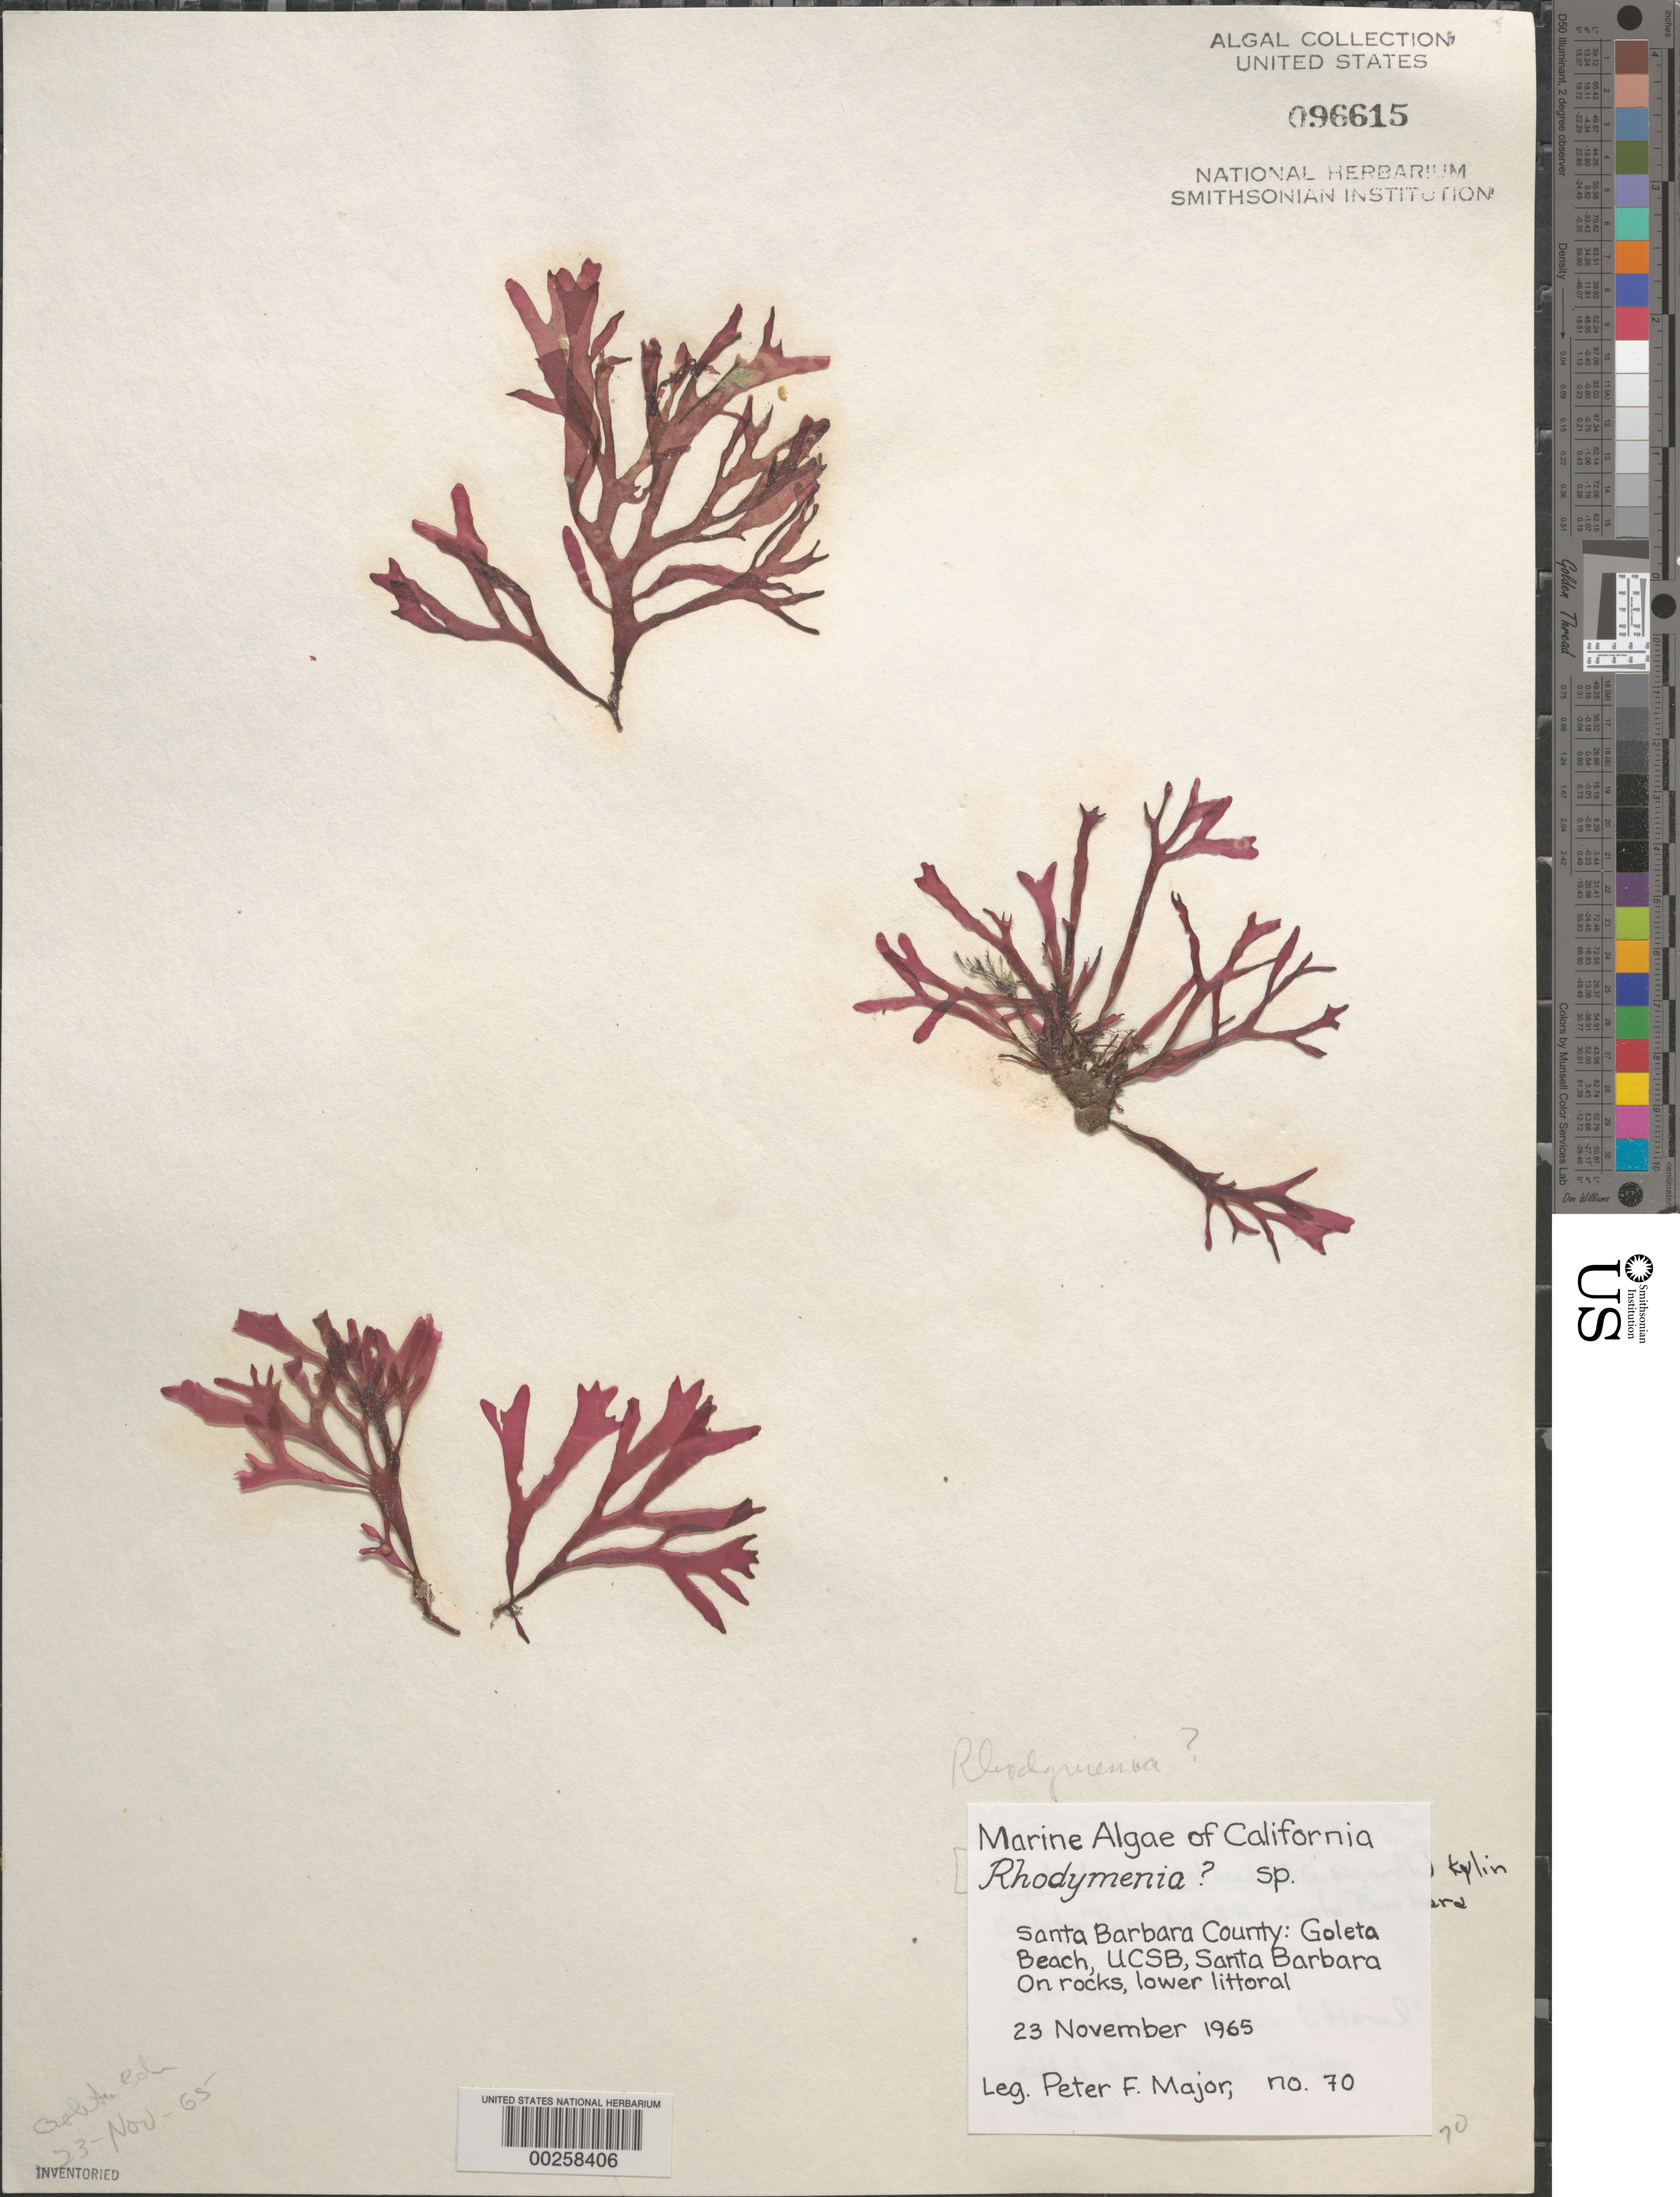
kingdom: Plantae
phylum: Rhodophyta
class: Florideophyceae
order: Rhodymeniales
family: Rhodymeniaceae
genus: Rhodymenia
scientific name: Rhodymenia sp.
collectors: P. Major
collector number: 70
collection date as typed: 23 Nov 1965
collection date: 1965-11-23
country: United States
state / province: California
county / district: Santa Barbara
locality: Goleta Beach, University of California Santa Barbara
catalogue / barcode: US 96615